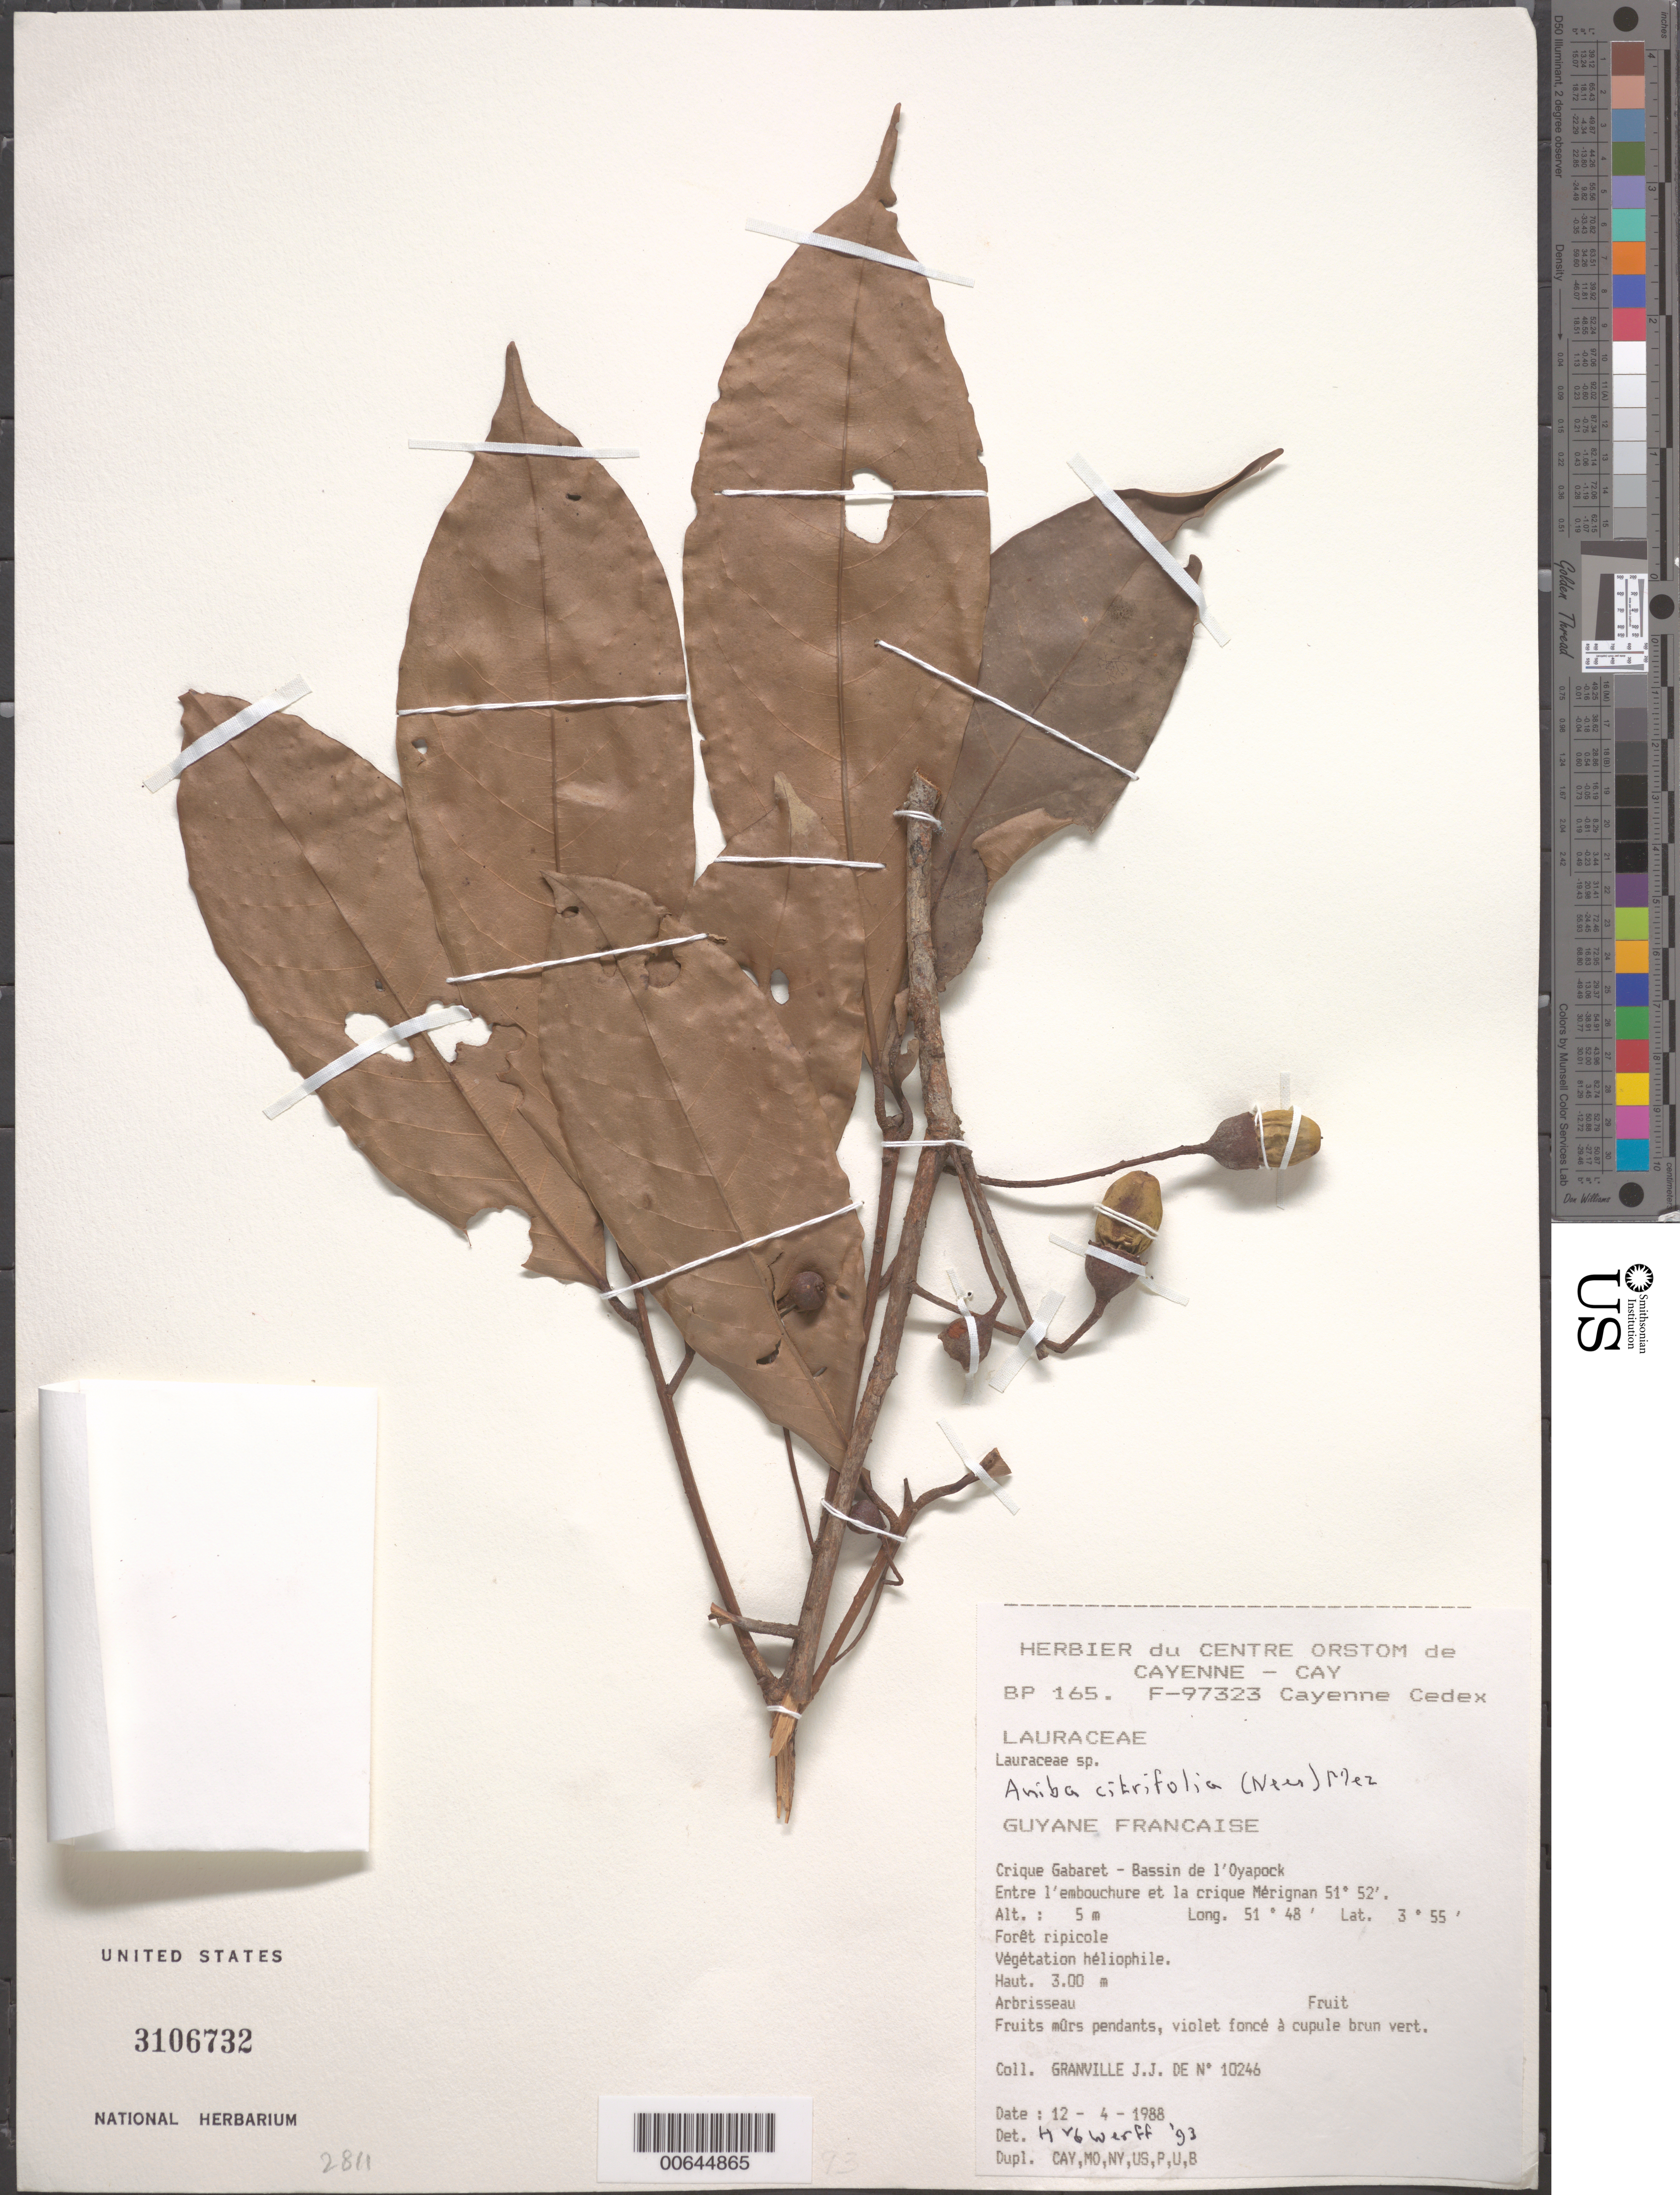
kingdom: Plantae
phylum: Tracheophyta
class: Magnoliopsida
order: Laurales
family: Lauraceae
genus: Aniba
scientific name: Aniba citrifolia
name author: (Nees) Mez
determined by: van der Werff, H., (MO), Missouri Botanical Garden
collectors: J.-J. de Granville et al.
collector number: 10246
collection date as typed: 12-Apr-88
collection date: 1988-04-12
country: French Guiana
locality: Crique Gabaret, Bassin de l'Oyapock, entre l'embouchure et la crique Mérignan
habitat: Forêt ripicole. Vegetation héliophile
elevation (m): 5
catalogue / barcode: US 3106732